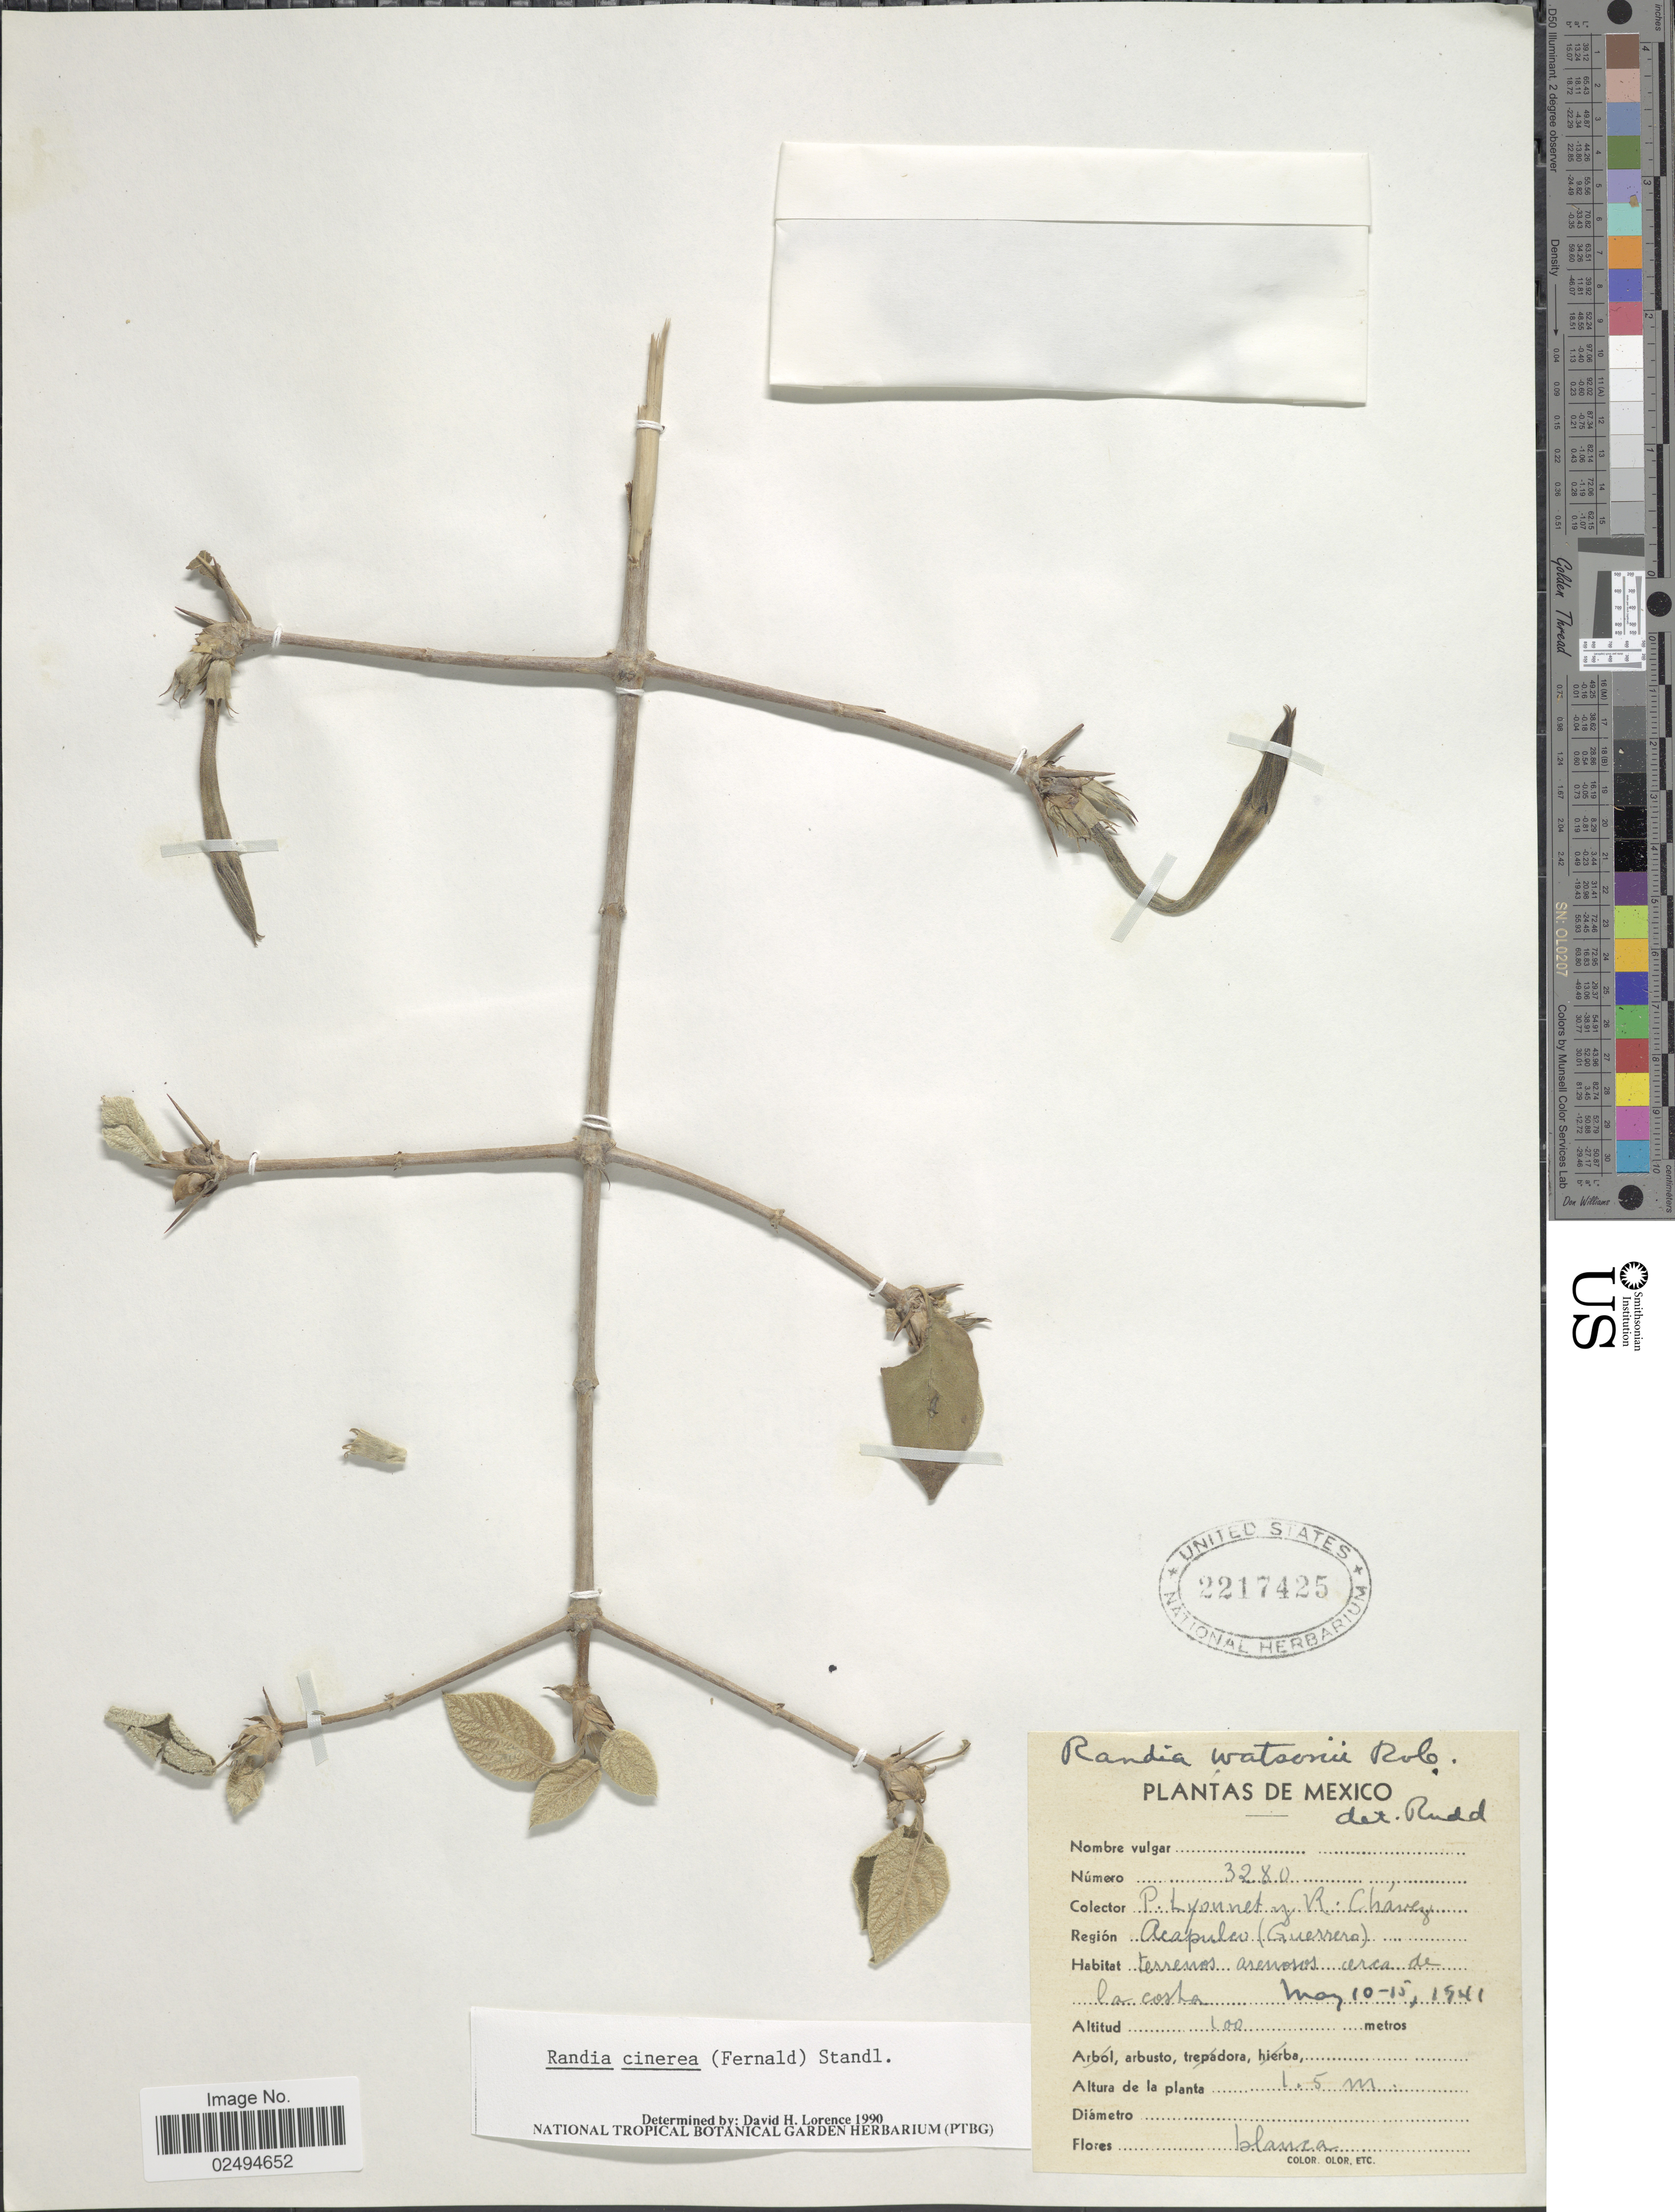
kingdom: Plantae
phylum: Tracheophyta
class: Magnoliopsida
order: Gentianales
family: Rubiaceae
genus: Randia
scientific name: Randia cinerea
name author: (Fernald) Standl.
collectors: P. Lyonnet & R. Chávez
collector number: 3280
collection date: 1941-05-10/1941-05-15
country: Mexico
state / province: Guerrero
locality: Acapulco, terrenos arenosos area de la costa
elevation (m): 100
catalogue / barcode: US 2217425